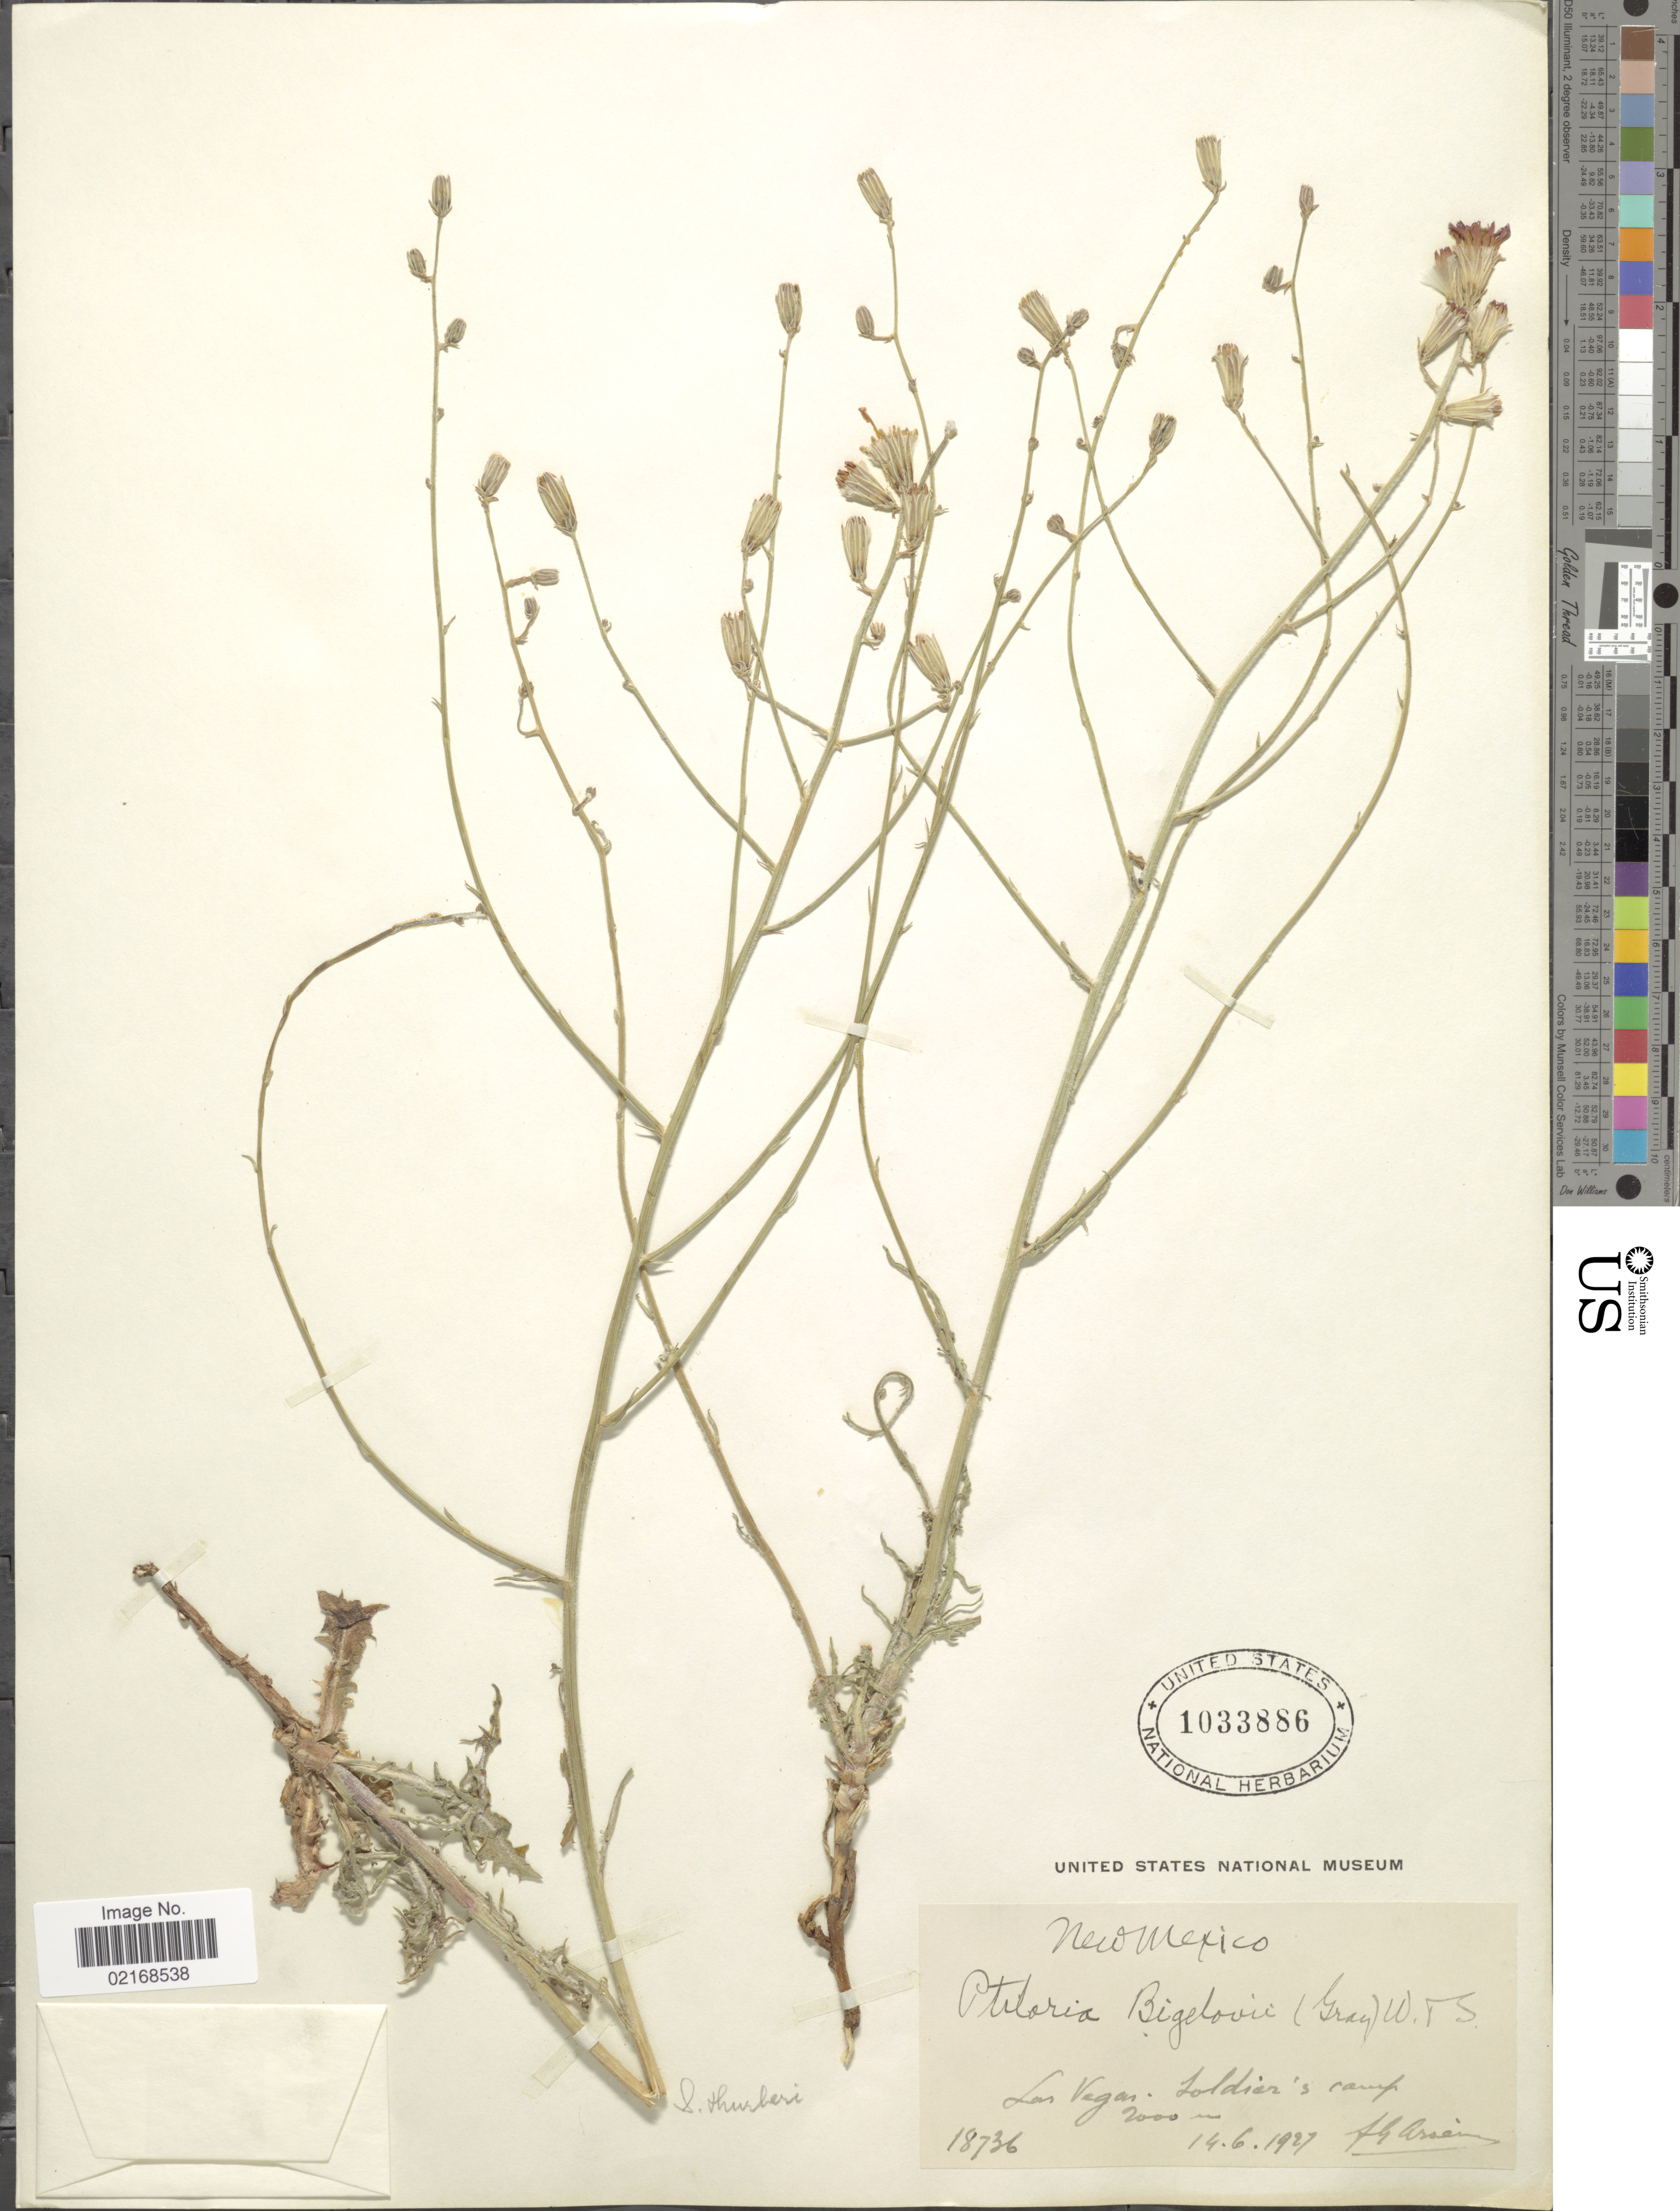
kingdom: Plantae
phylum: Tracheophyta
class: Magnoliopsida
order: Asterales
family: Asteraceae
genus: Stephanomeria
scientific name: Stephanomeria thurberi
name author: A. Gray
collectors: Bro. G. Arsène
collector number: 18736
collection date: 1927-06-14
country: United States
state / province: New Mexico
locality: Las Vegas, Soldier's Camp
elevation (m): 2000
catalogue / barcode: US 1033886